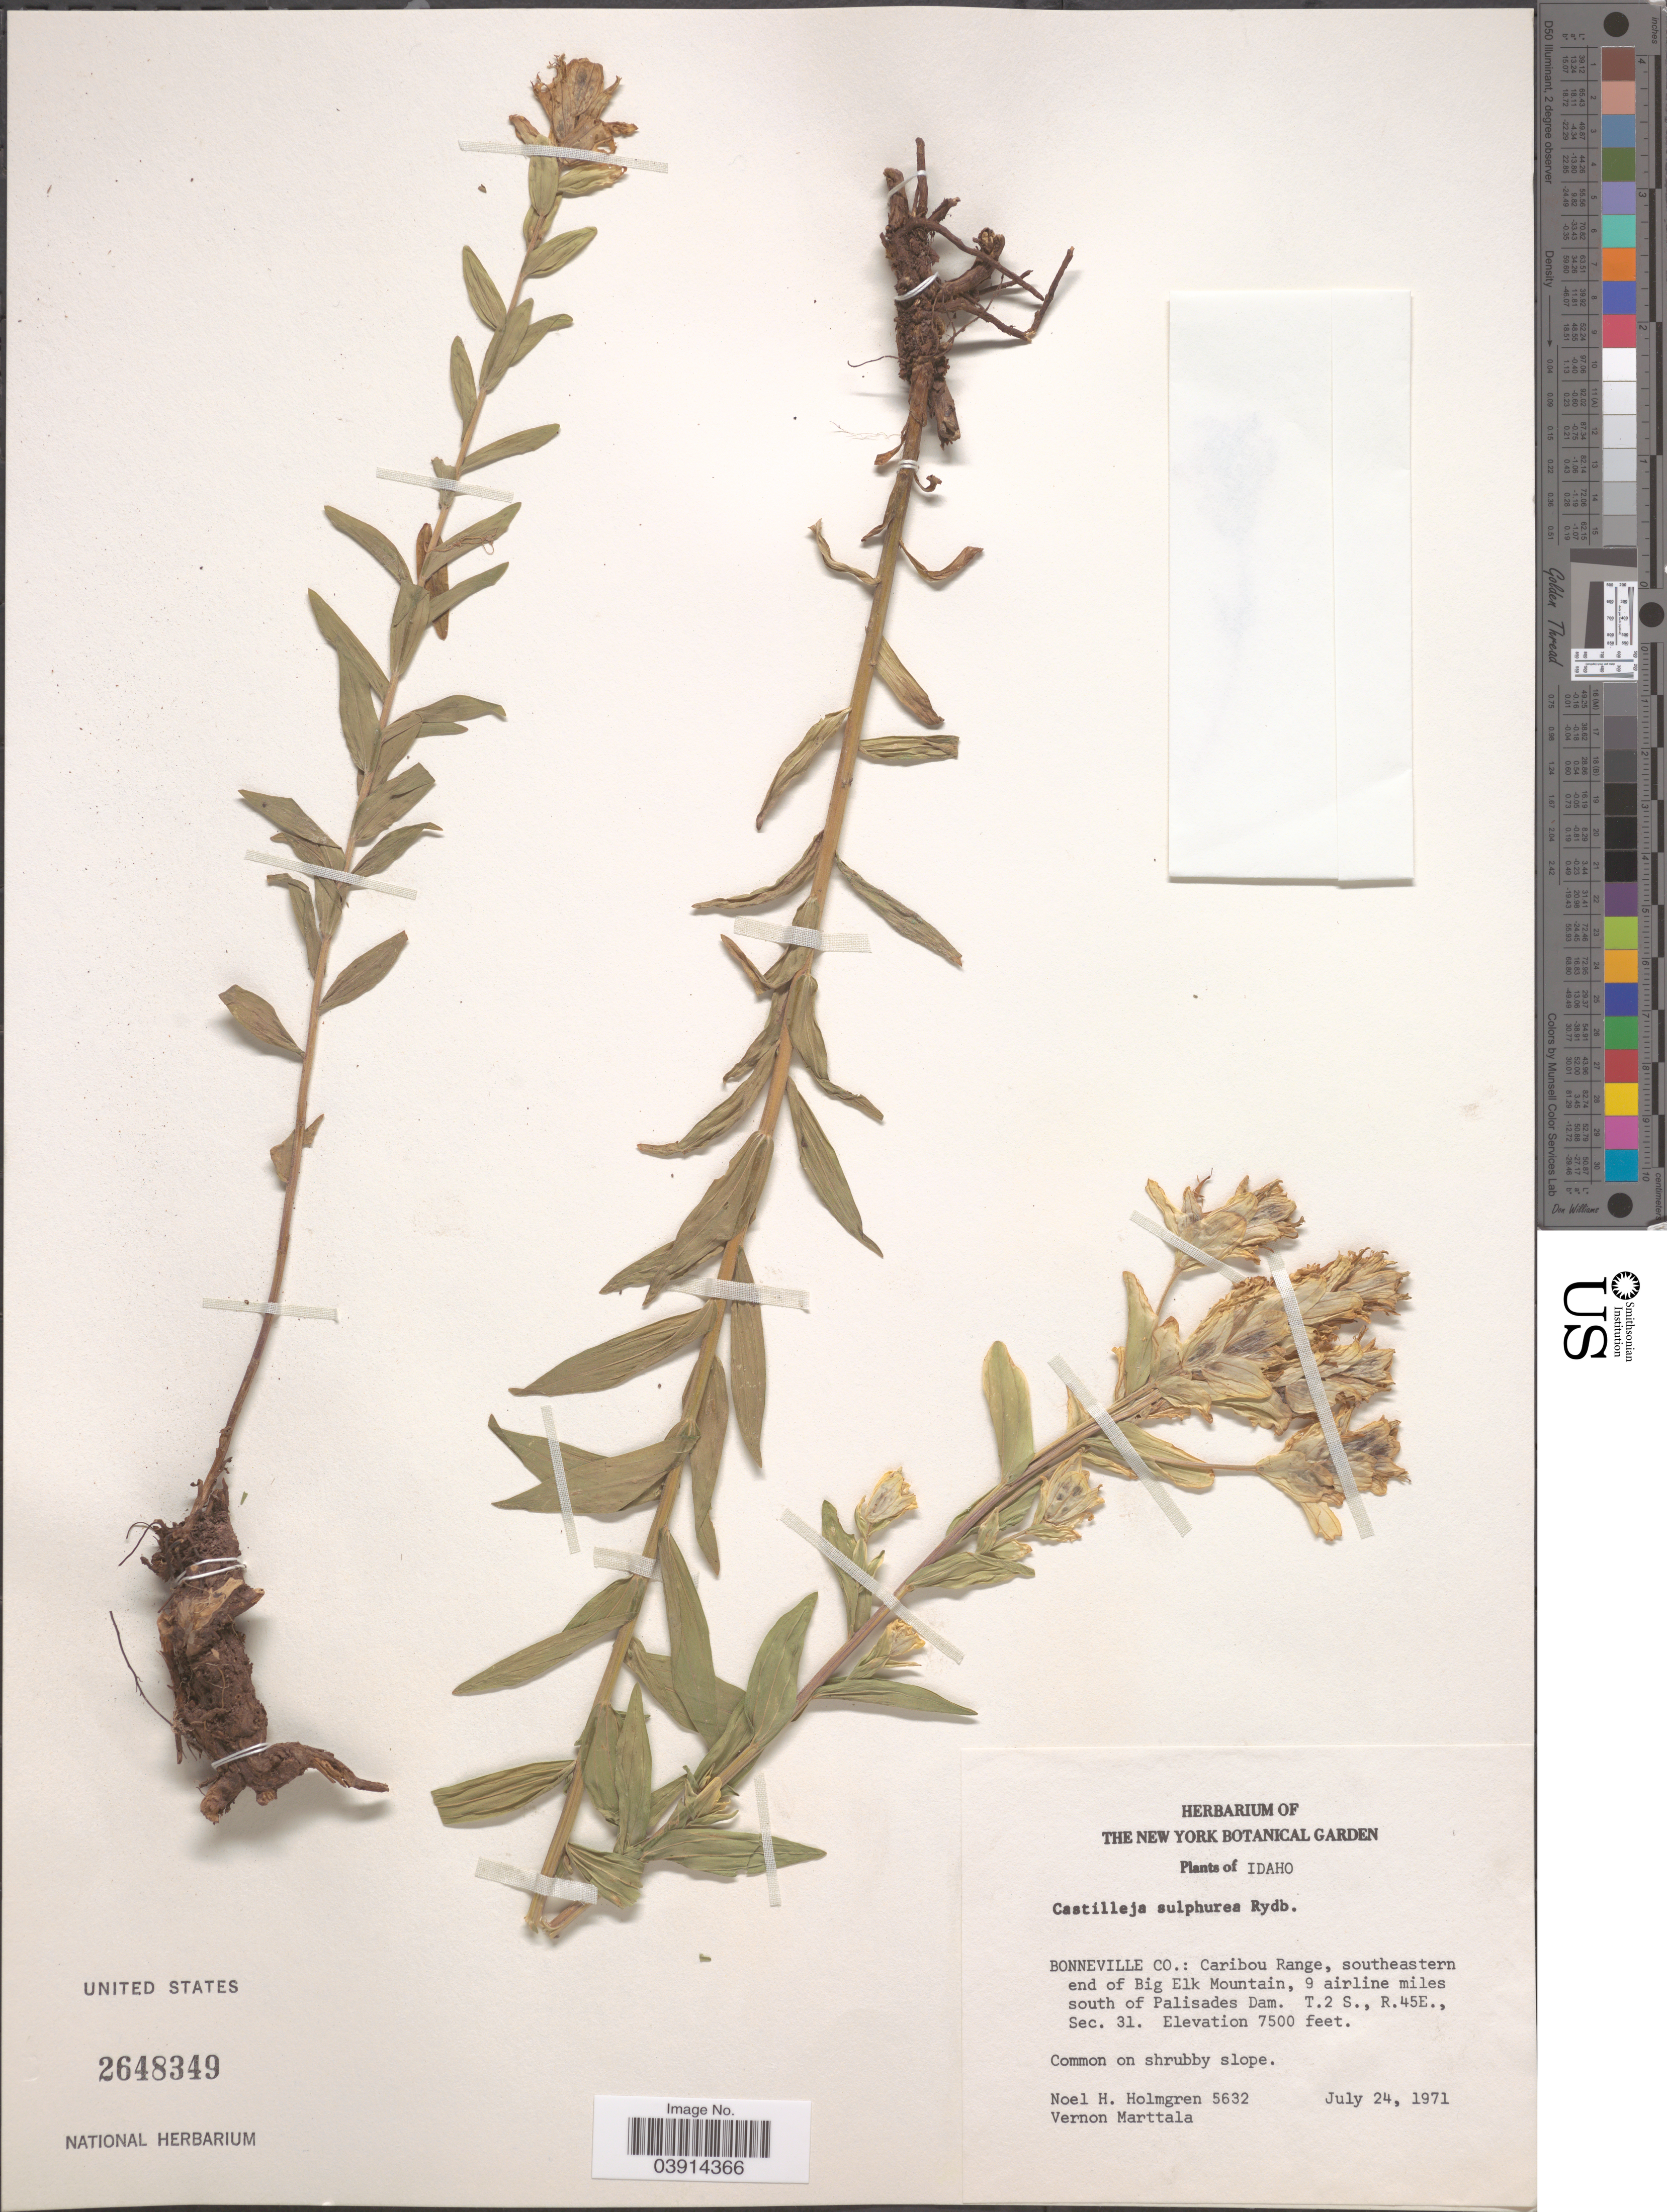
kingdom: Plantae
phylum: Tracheophyta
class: Magnoliopsida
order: Lamiales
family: Orobanchaceae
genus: Castilleja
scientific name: Castilleja sulphurea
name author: Rydb.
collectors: N. H. Holmgren & V. Marttala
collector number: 5632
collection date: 1971-07-24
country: United States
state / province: Idaho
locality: Bonneville Co.: Caribou Range, southeastern end of Big Elk Mountain, 9 airline miles south of Palisades Dam . T.2 S., R.45E., Sec. 31.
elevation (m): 2286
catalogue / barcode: US 2648349